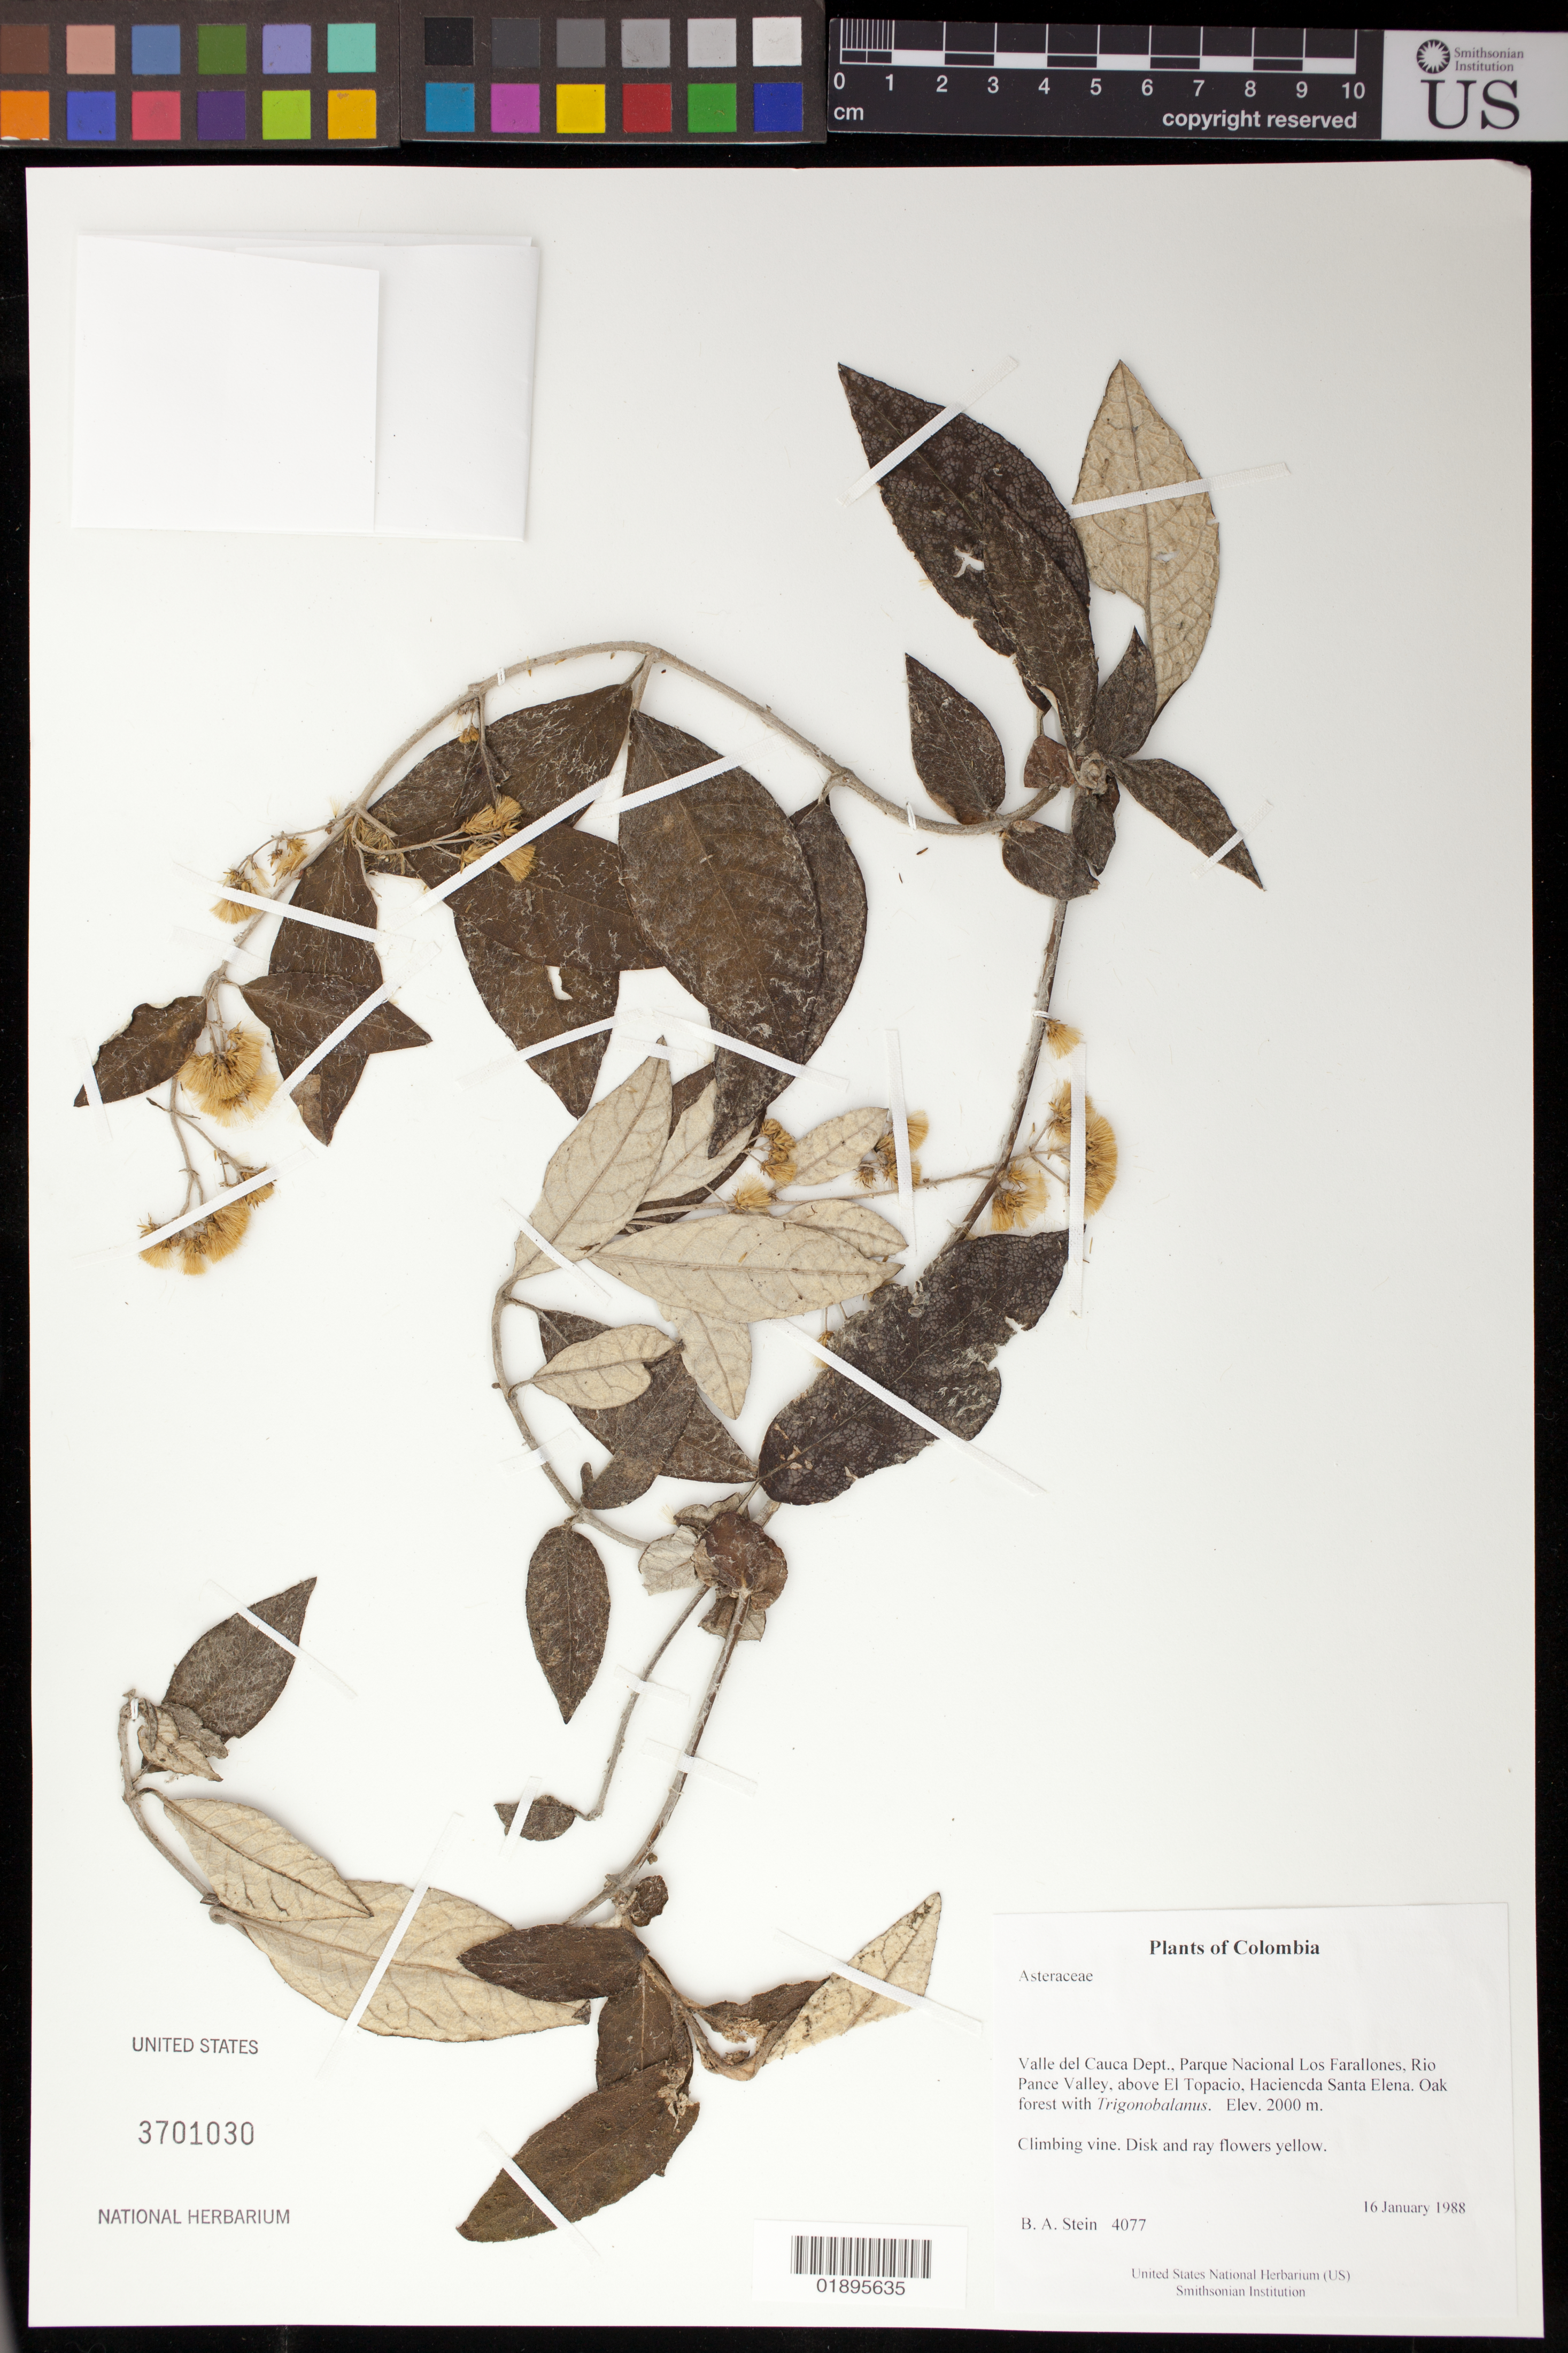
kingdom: Plantae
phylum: Tracheophyta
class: Magnoliopsida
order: Asterales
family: Asteraceae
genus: Oligactis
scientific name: Oligactis sessiliflora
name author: (Kunth) H. Rob. & Brettell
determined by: Pruski, J. F.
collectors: B. A. Stein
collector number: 4077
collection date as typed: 16 January 1988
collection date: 1988-01-16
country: Colombia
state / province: Valle del Cauca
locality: Parque Nacional Los Farallones, Rio Pance Valley, above El Topacio, Haciencda Santa Elena.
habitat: Oak forest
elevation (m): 2000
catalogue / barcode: US 3701030